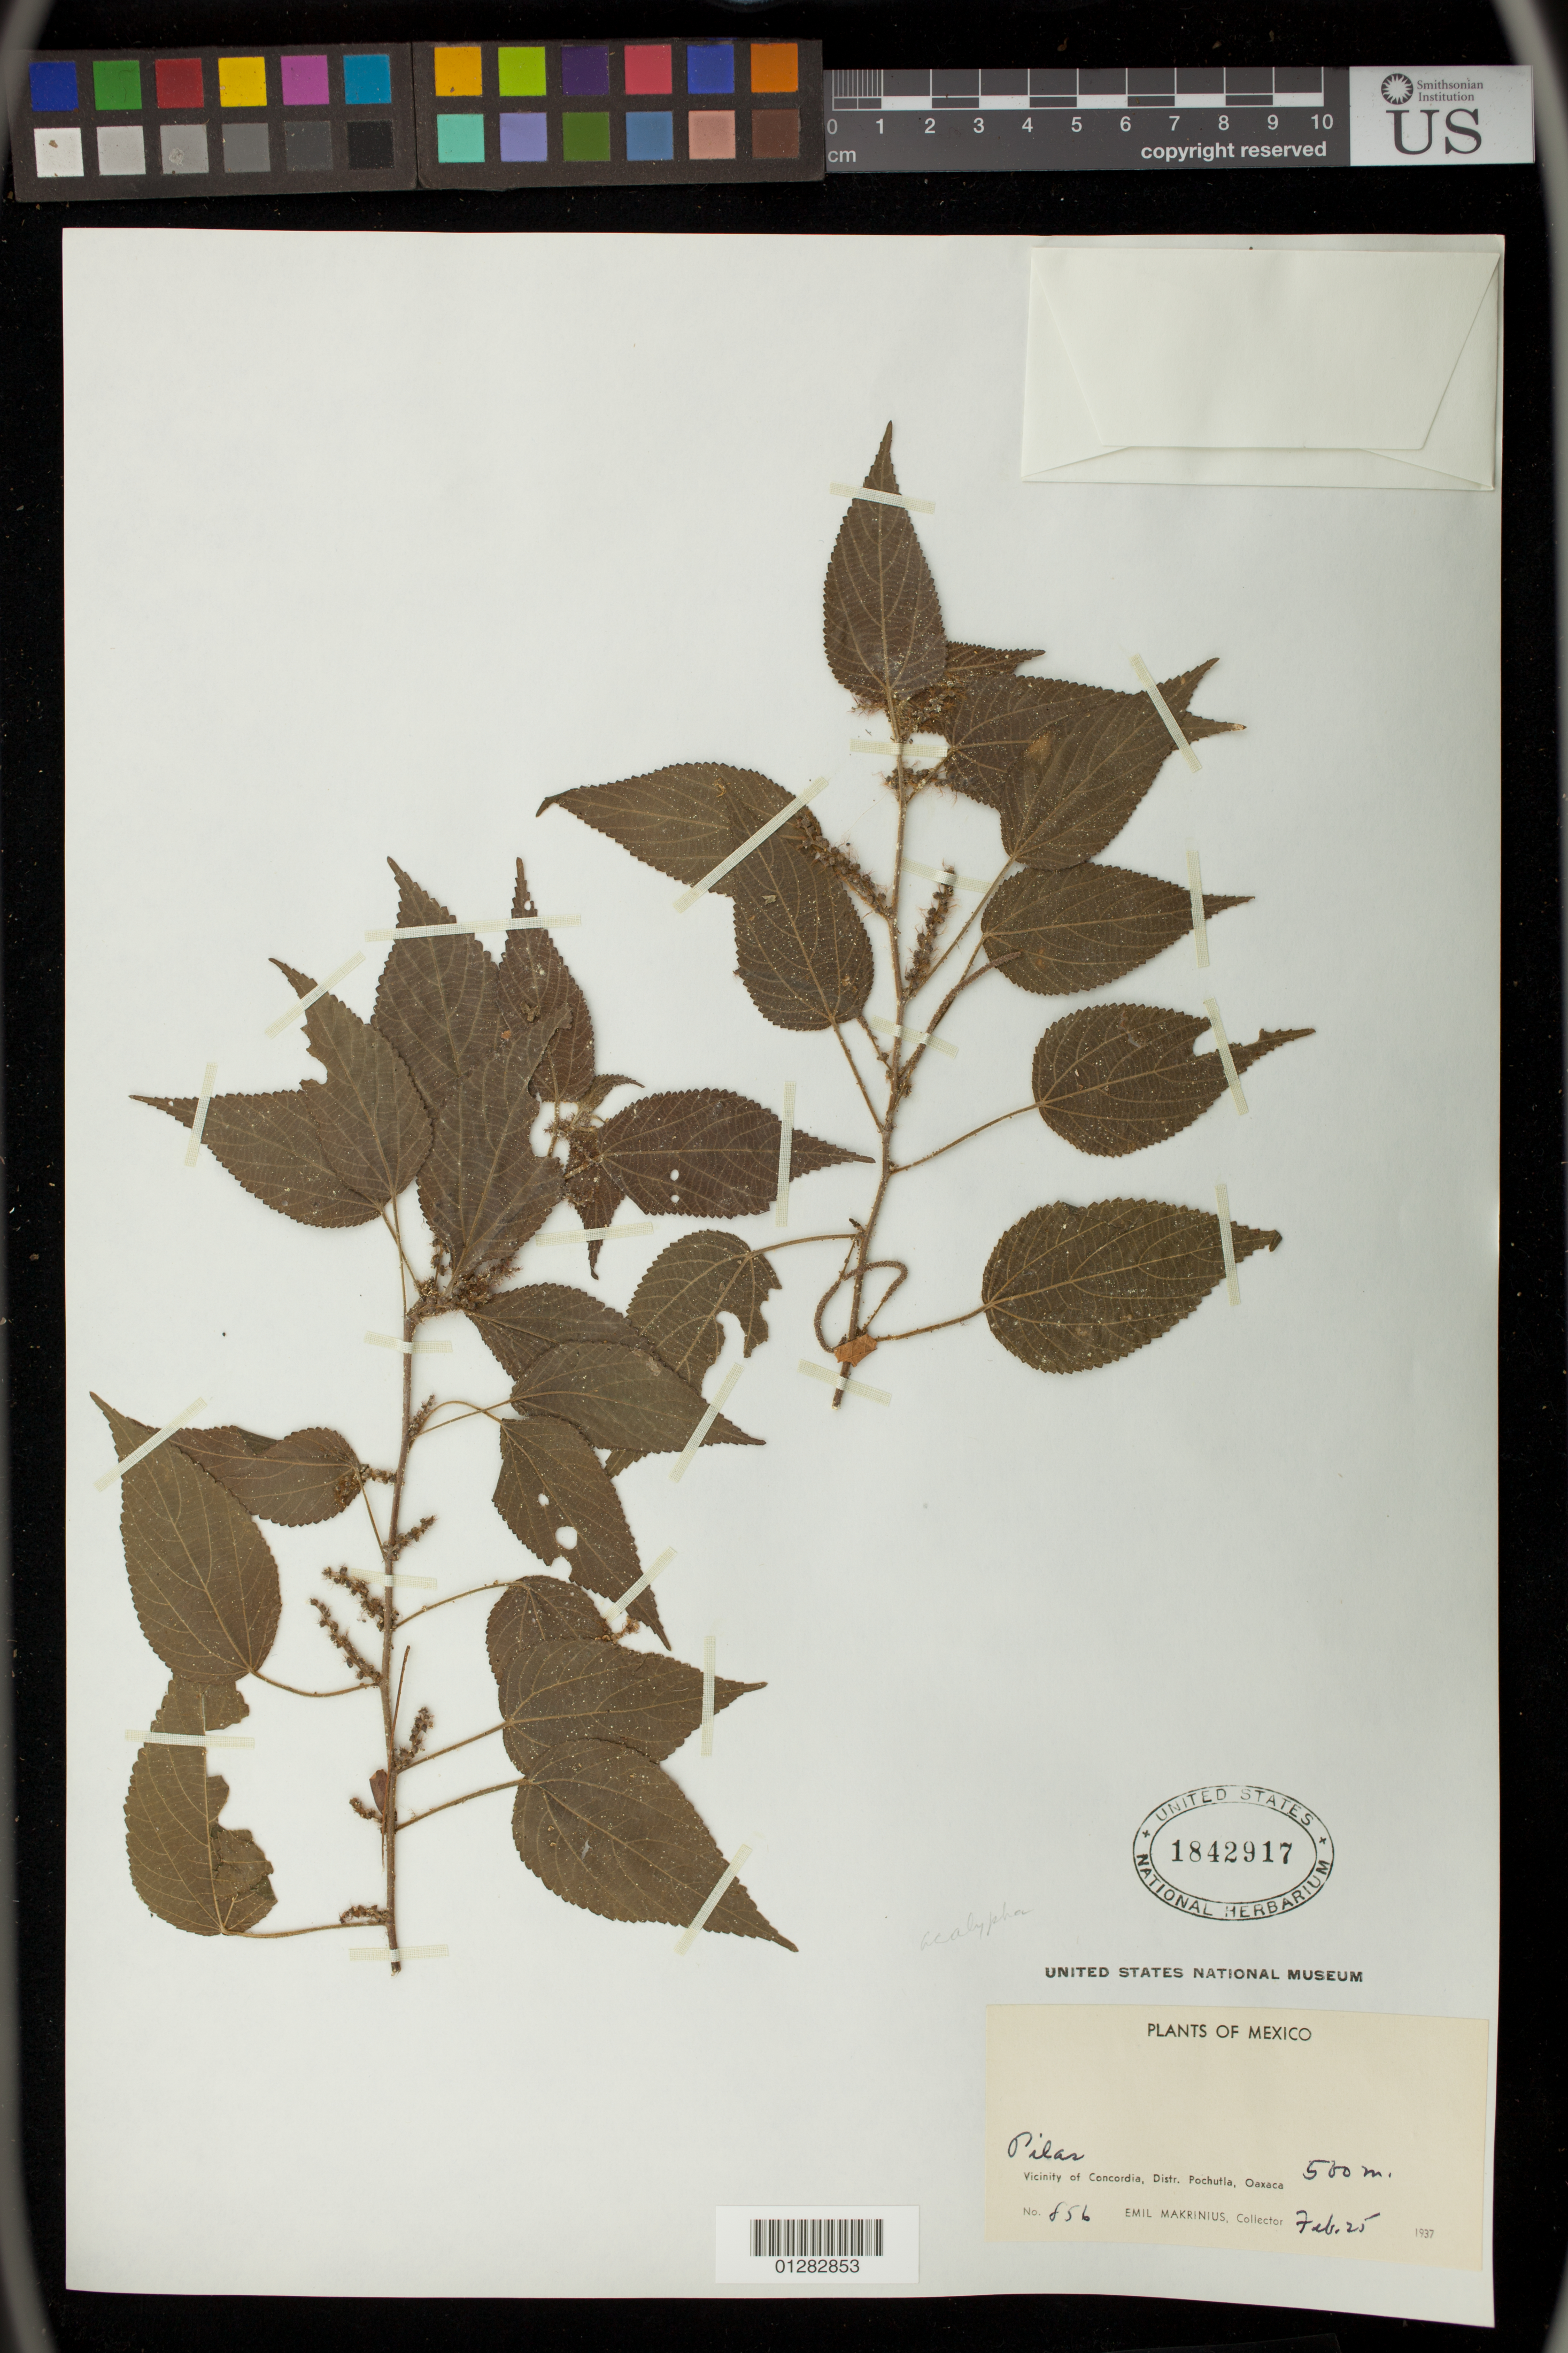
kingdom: Plantae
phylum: Tracheophyta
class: Magnoliopsida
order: Malpighiales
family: Euphorbiaceae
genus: Acalypha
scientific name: Acalypha sp.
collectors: E. Makrinius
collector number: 856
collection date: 1937-02-25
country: Mexico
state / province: Oaxaca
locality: Pilar, Vicinity of Concordia, Distr. Pochutla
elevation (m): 152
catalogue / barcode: US 1842917